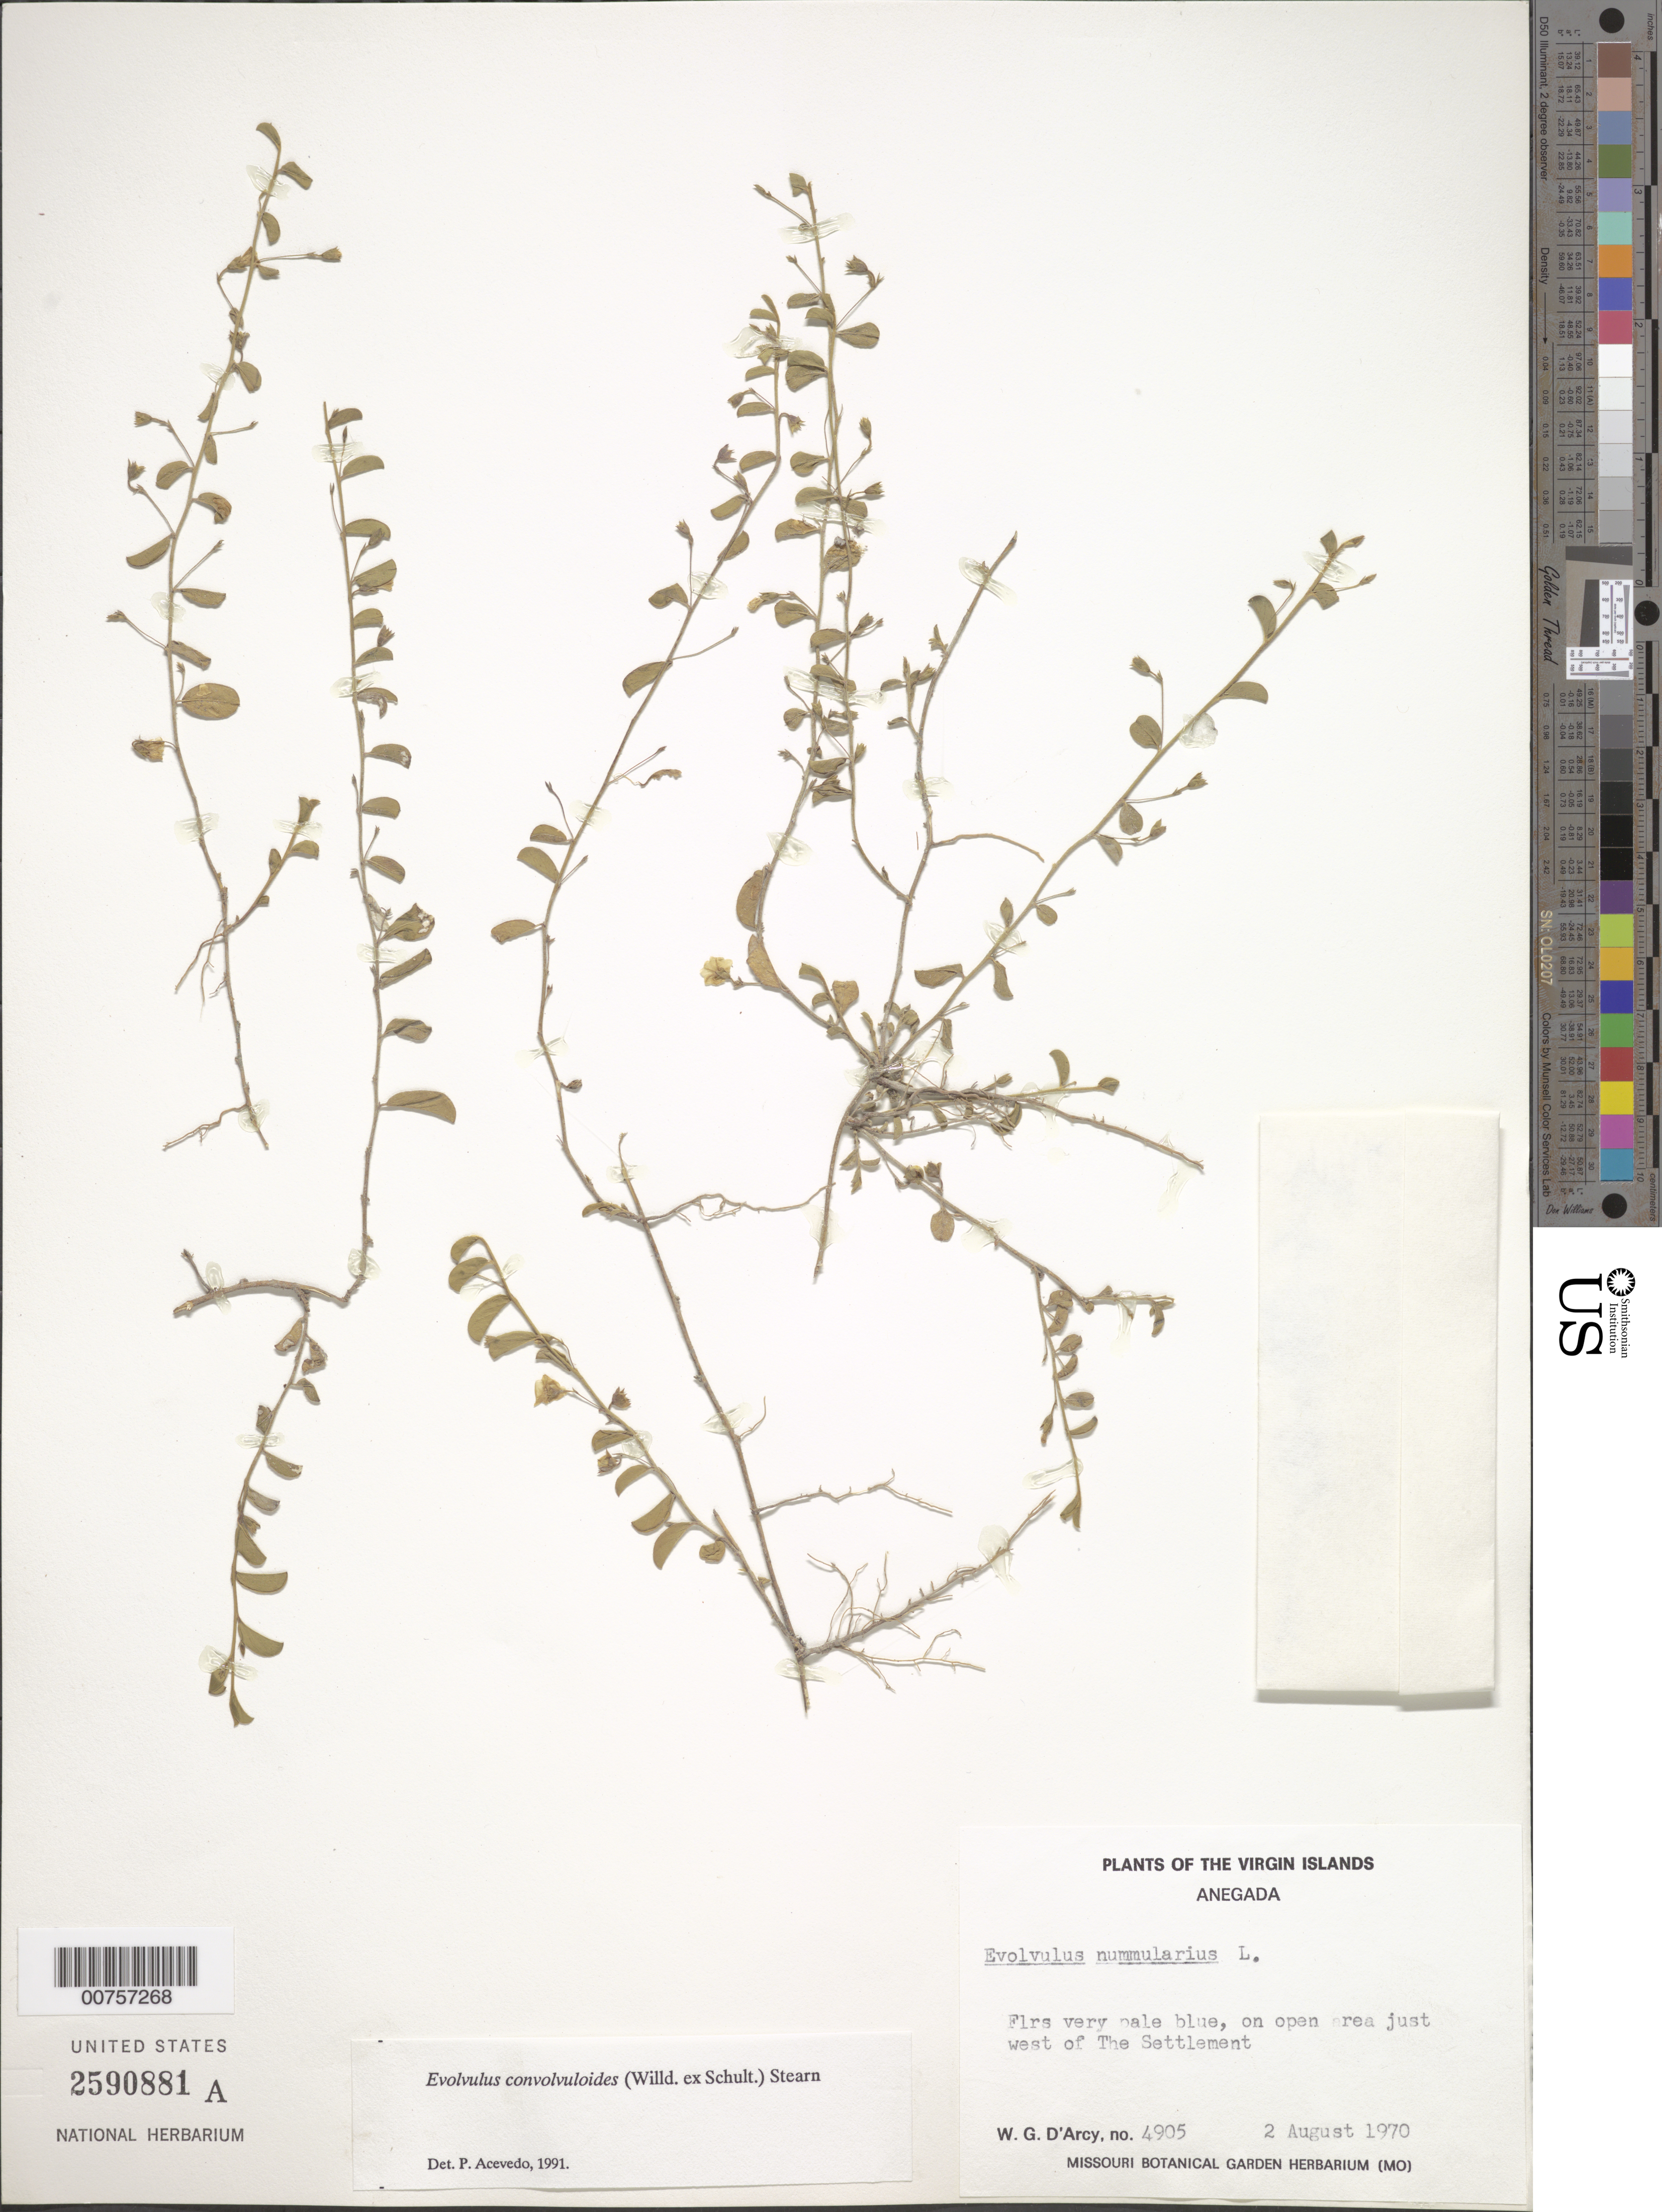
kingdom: Plantae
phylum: Tracheophyta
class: Magnoliopsida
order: Solanales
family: Convolvulaceae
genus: Evolvulus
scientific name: Evolvulus convolvuloides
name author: (Willd. ex Schult.) Stearn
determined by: Acevedo-Rodríguez, P., (BOT), Smithsonian Institution - National Museum of Natural History (UNITED STATES)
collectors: W. G. D'Arcy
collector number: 4905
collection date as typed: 02 Aug 1970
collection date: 1970-08-02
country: British Virgin Islands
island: Anegada I.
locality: On open area just W of The Settlement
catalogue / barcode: US 2590881A